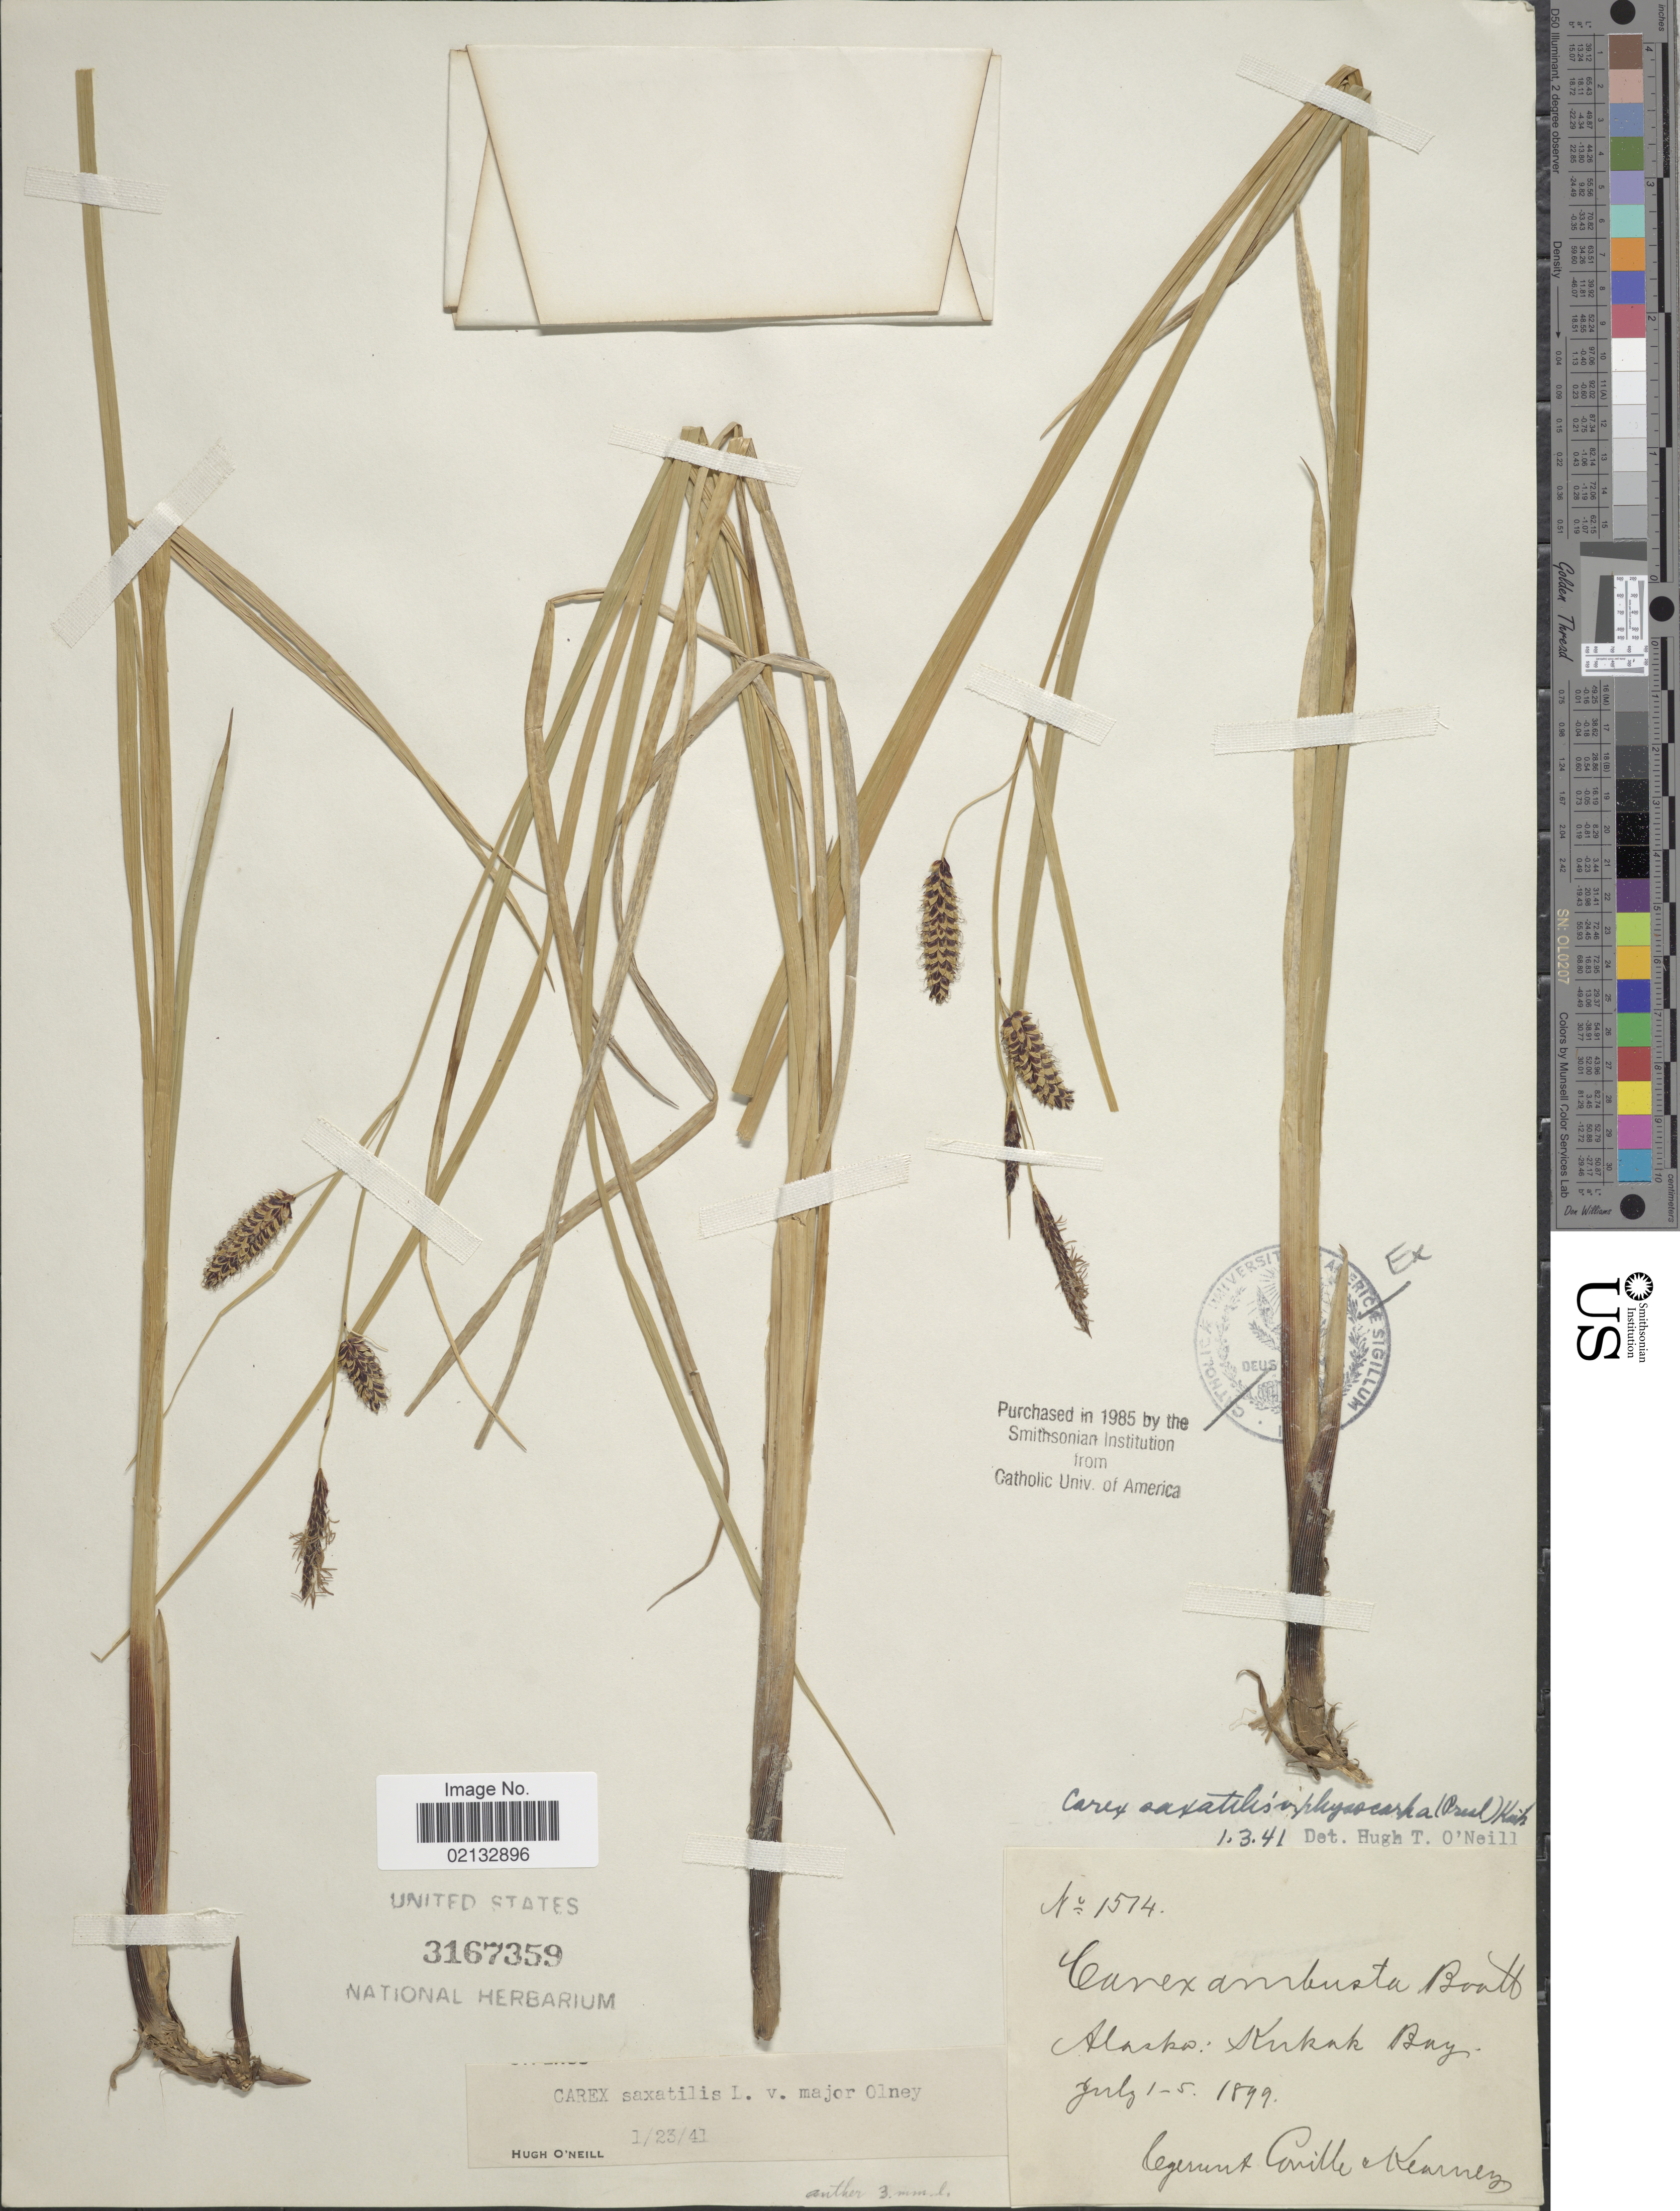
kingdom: Plantae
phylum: Tracheophyta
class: Liliopsida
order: Poales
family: Cyperaceae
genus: Carex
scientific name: Carex saxatilis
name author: L.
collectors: Coville & Kearney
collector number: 1514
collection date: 1899-07-01/1899-07-05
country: United States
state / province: Alaska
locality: Kukak Bay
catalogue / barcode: US 3167359